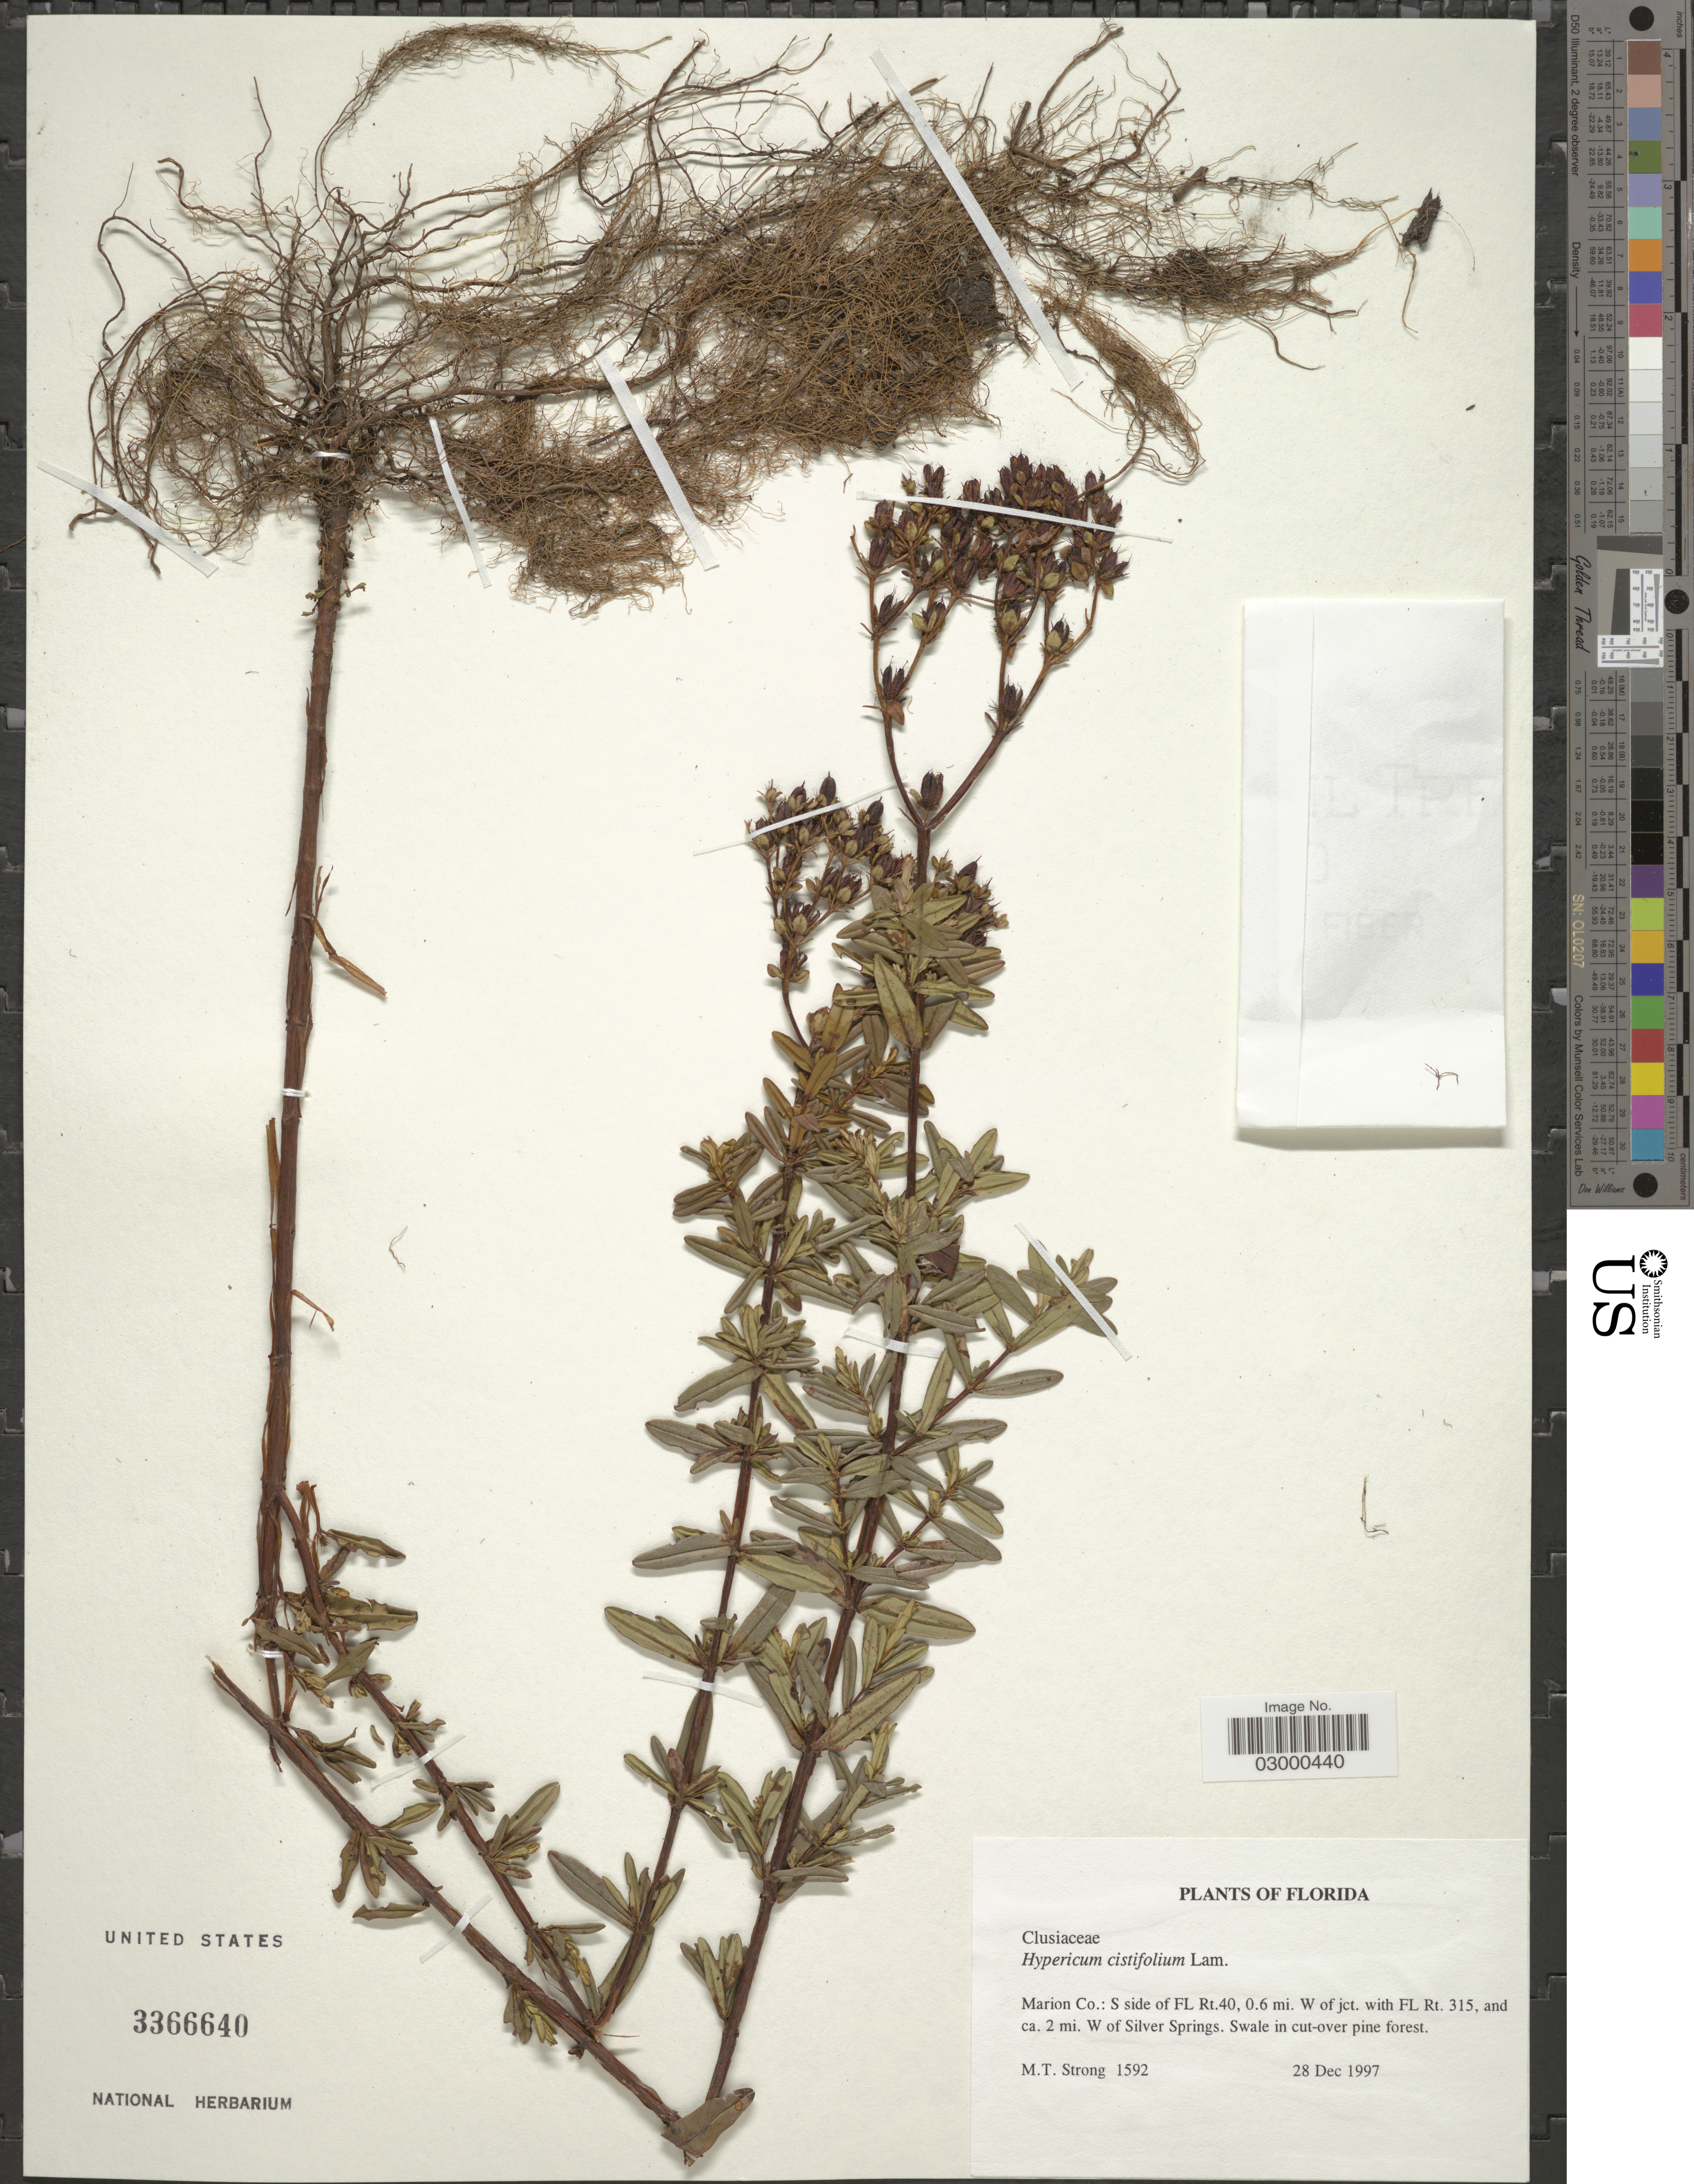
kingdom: Plantae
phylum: Tracheophyta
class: Magnoliopsida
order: Malpighiales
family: Hypericaceae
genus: Hypericum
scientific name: Hypericum cistifolium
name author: Lam.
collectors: M. T. Strong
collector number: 1592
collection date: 1997-12-28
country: United States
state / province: Florida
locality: Marion Co.: S side of FL Rt.40, 0.6 mi. W of jct. with FL Rt. 315, and ca. 2 mi. W of Silver Springs.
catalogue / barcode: US 3366640